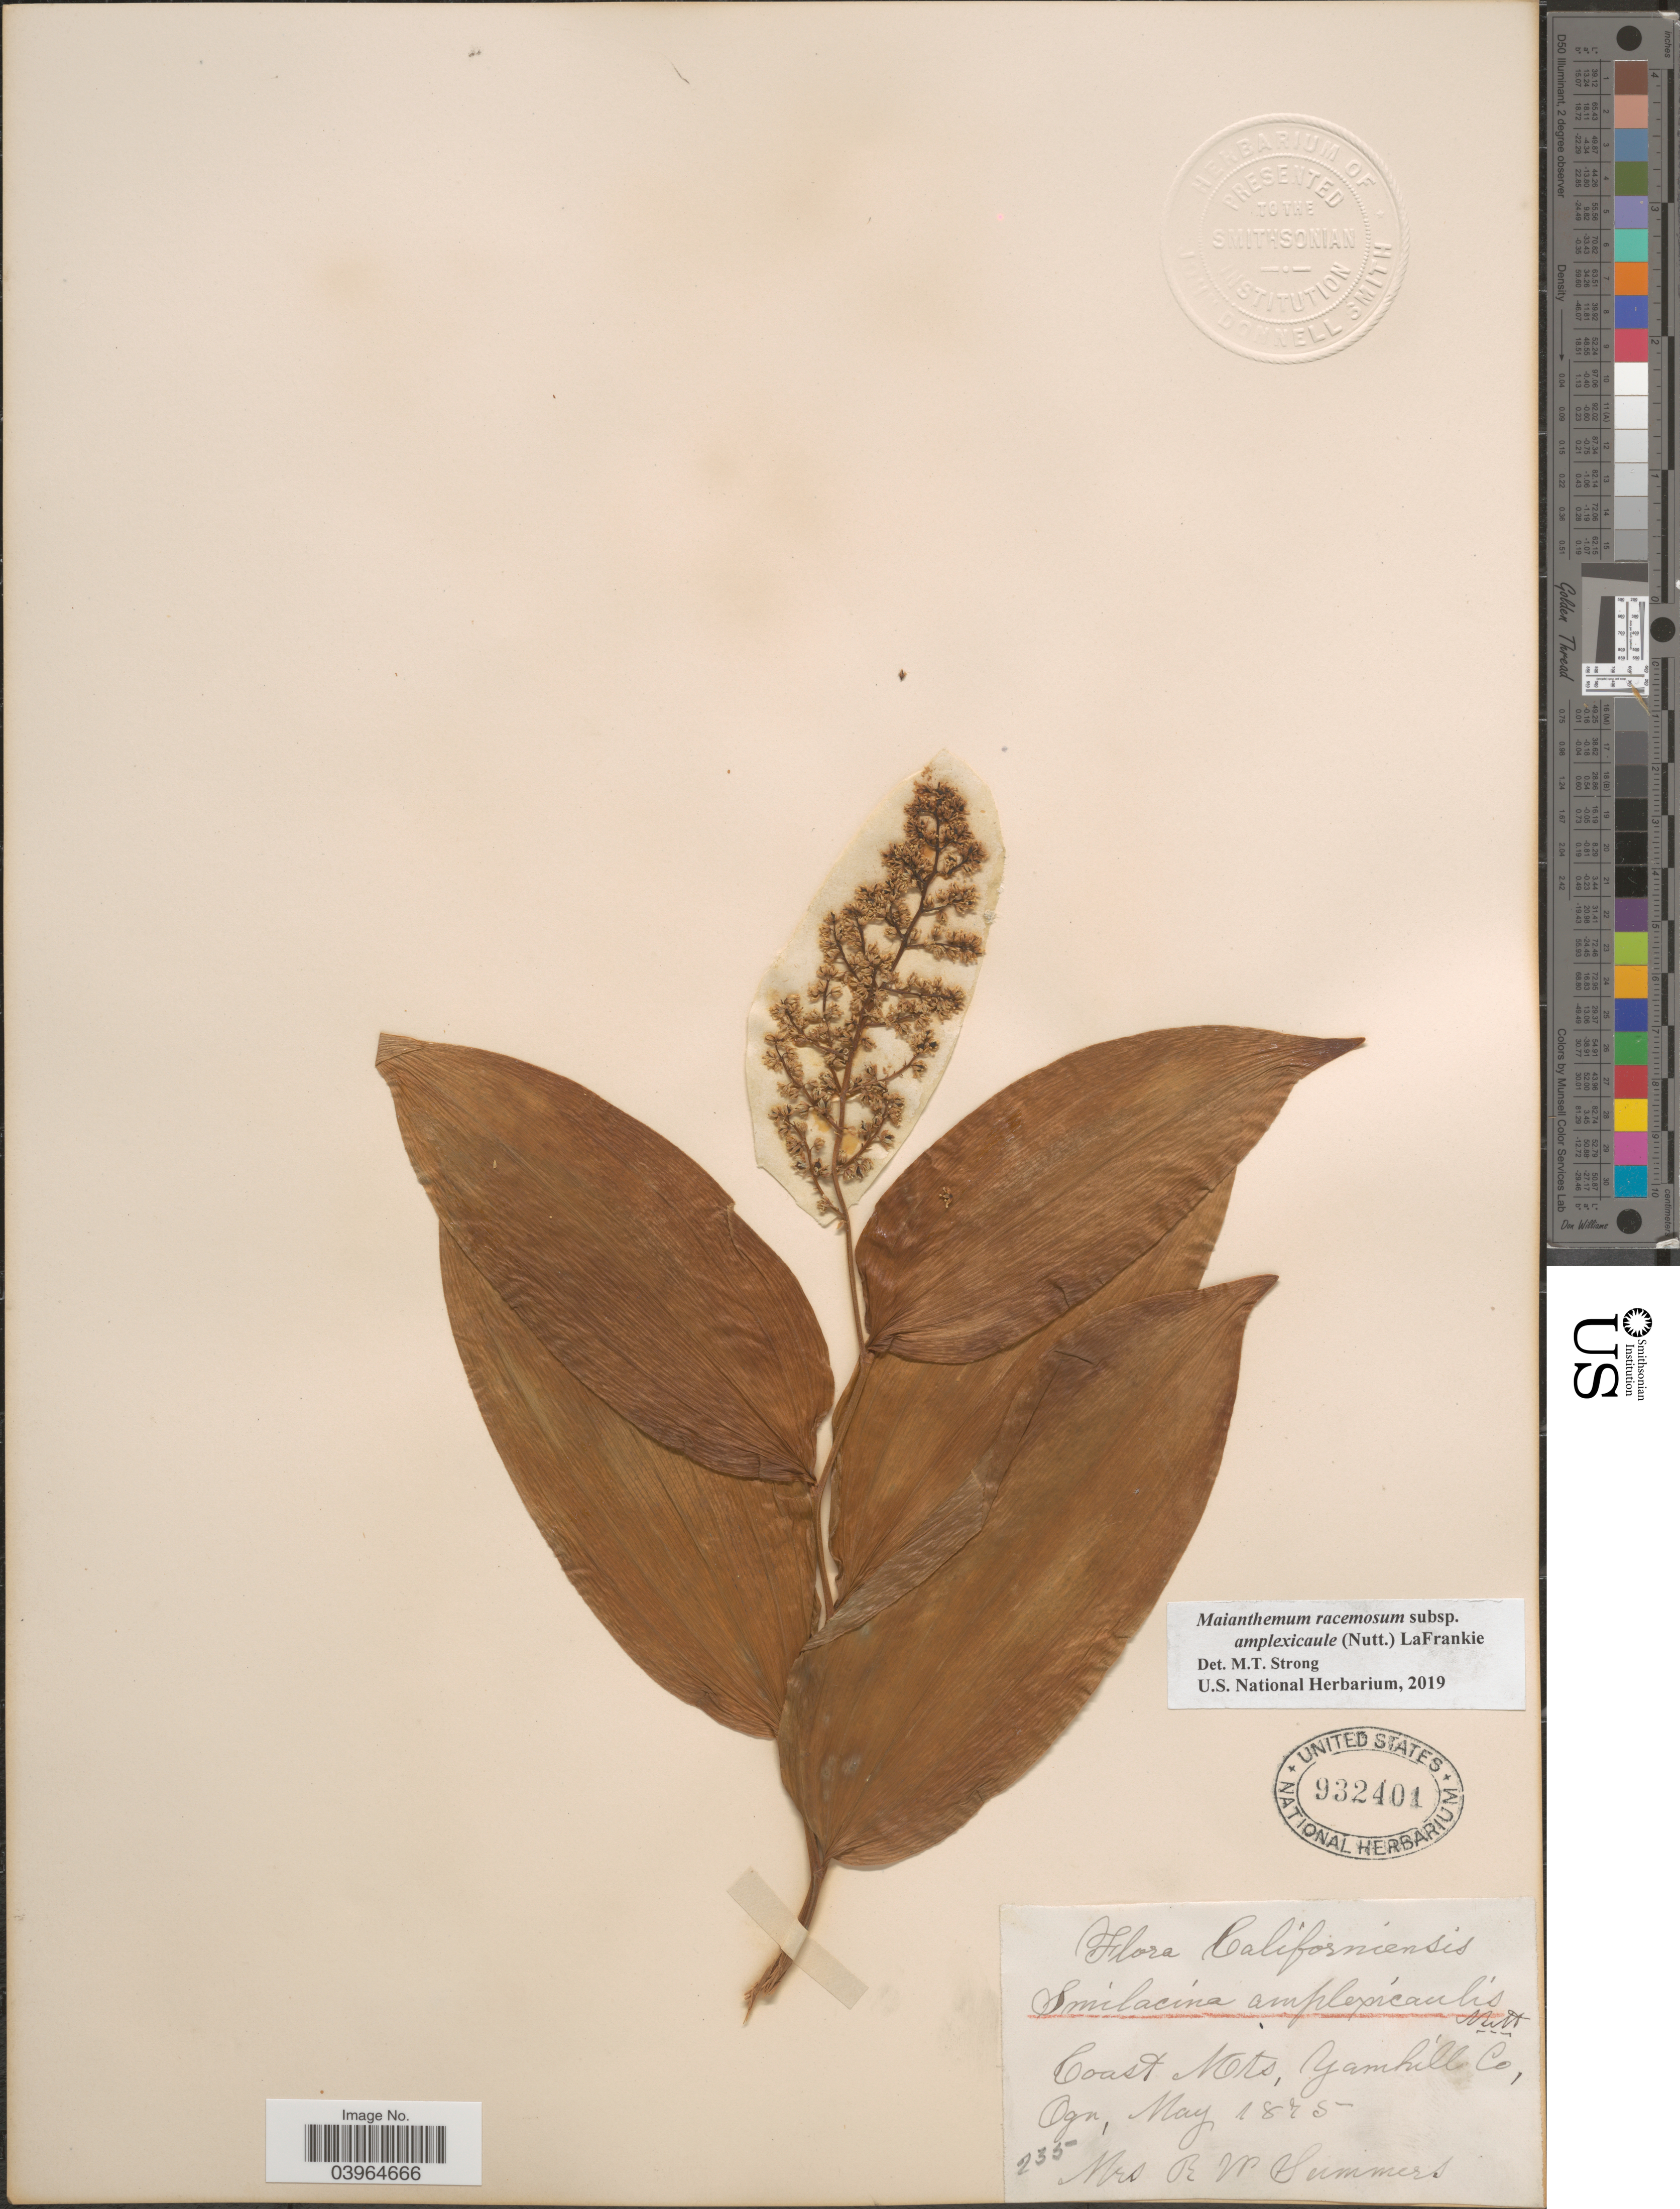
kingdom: Plantae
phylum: Tracheophyta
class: Liliopsida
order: Asparagales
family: Asparagaceae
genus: Maianthemum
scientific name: Maianthemum racemosum subsp. amplexicaule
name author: (Nutt.) LaFrankie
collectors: R. Summers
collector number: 235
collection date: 1875-05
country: United States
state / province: Oregon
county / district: Yamhill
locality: Coast Mts, Yamhill Co, Ogn.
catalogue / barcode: US 932401